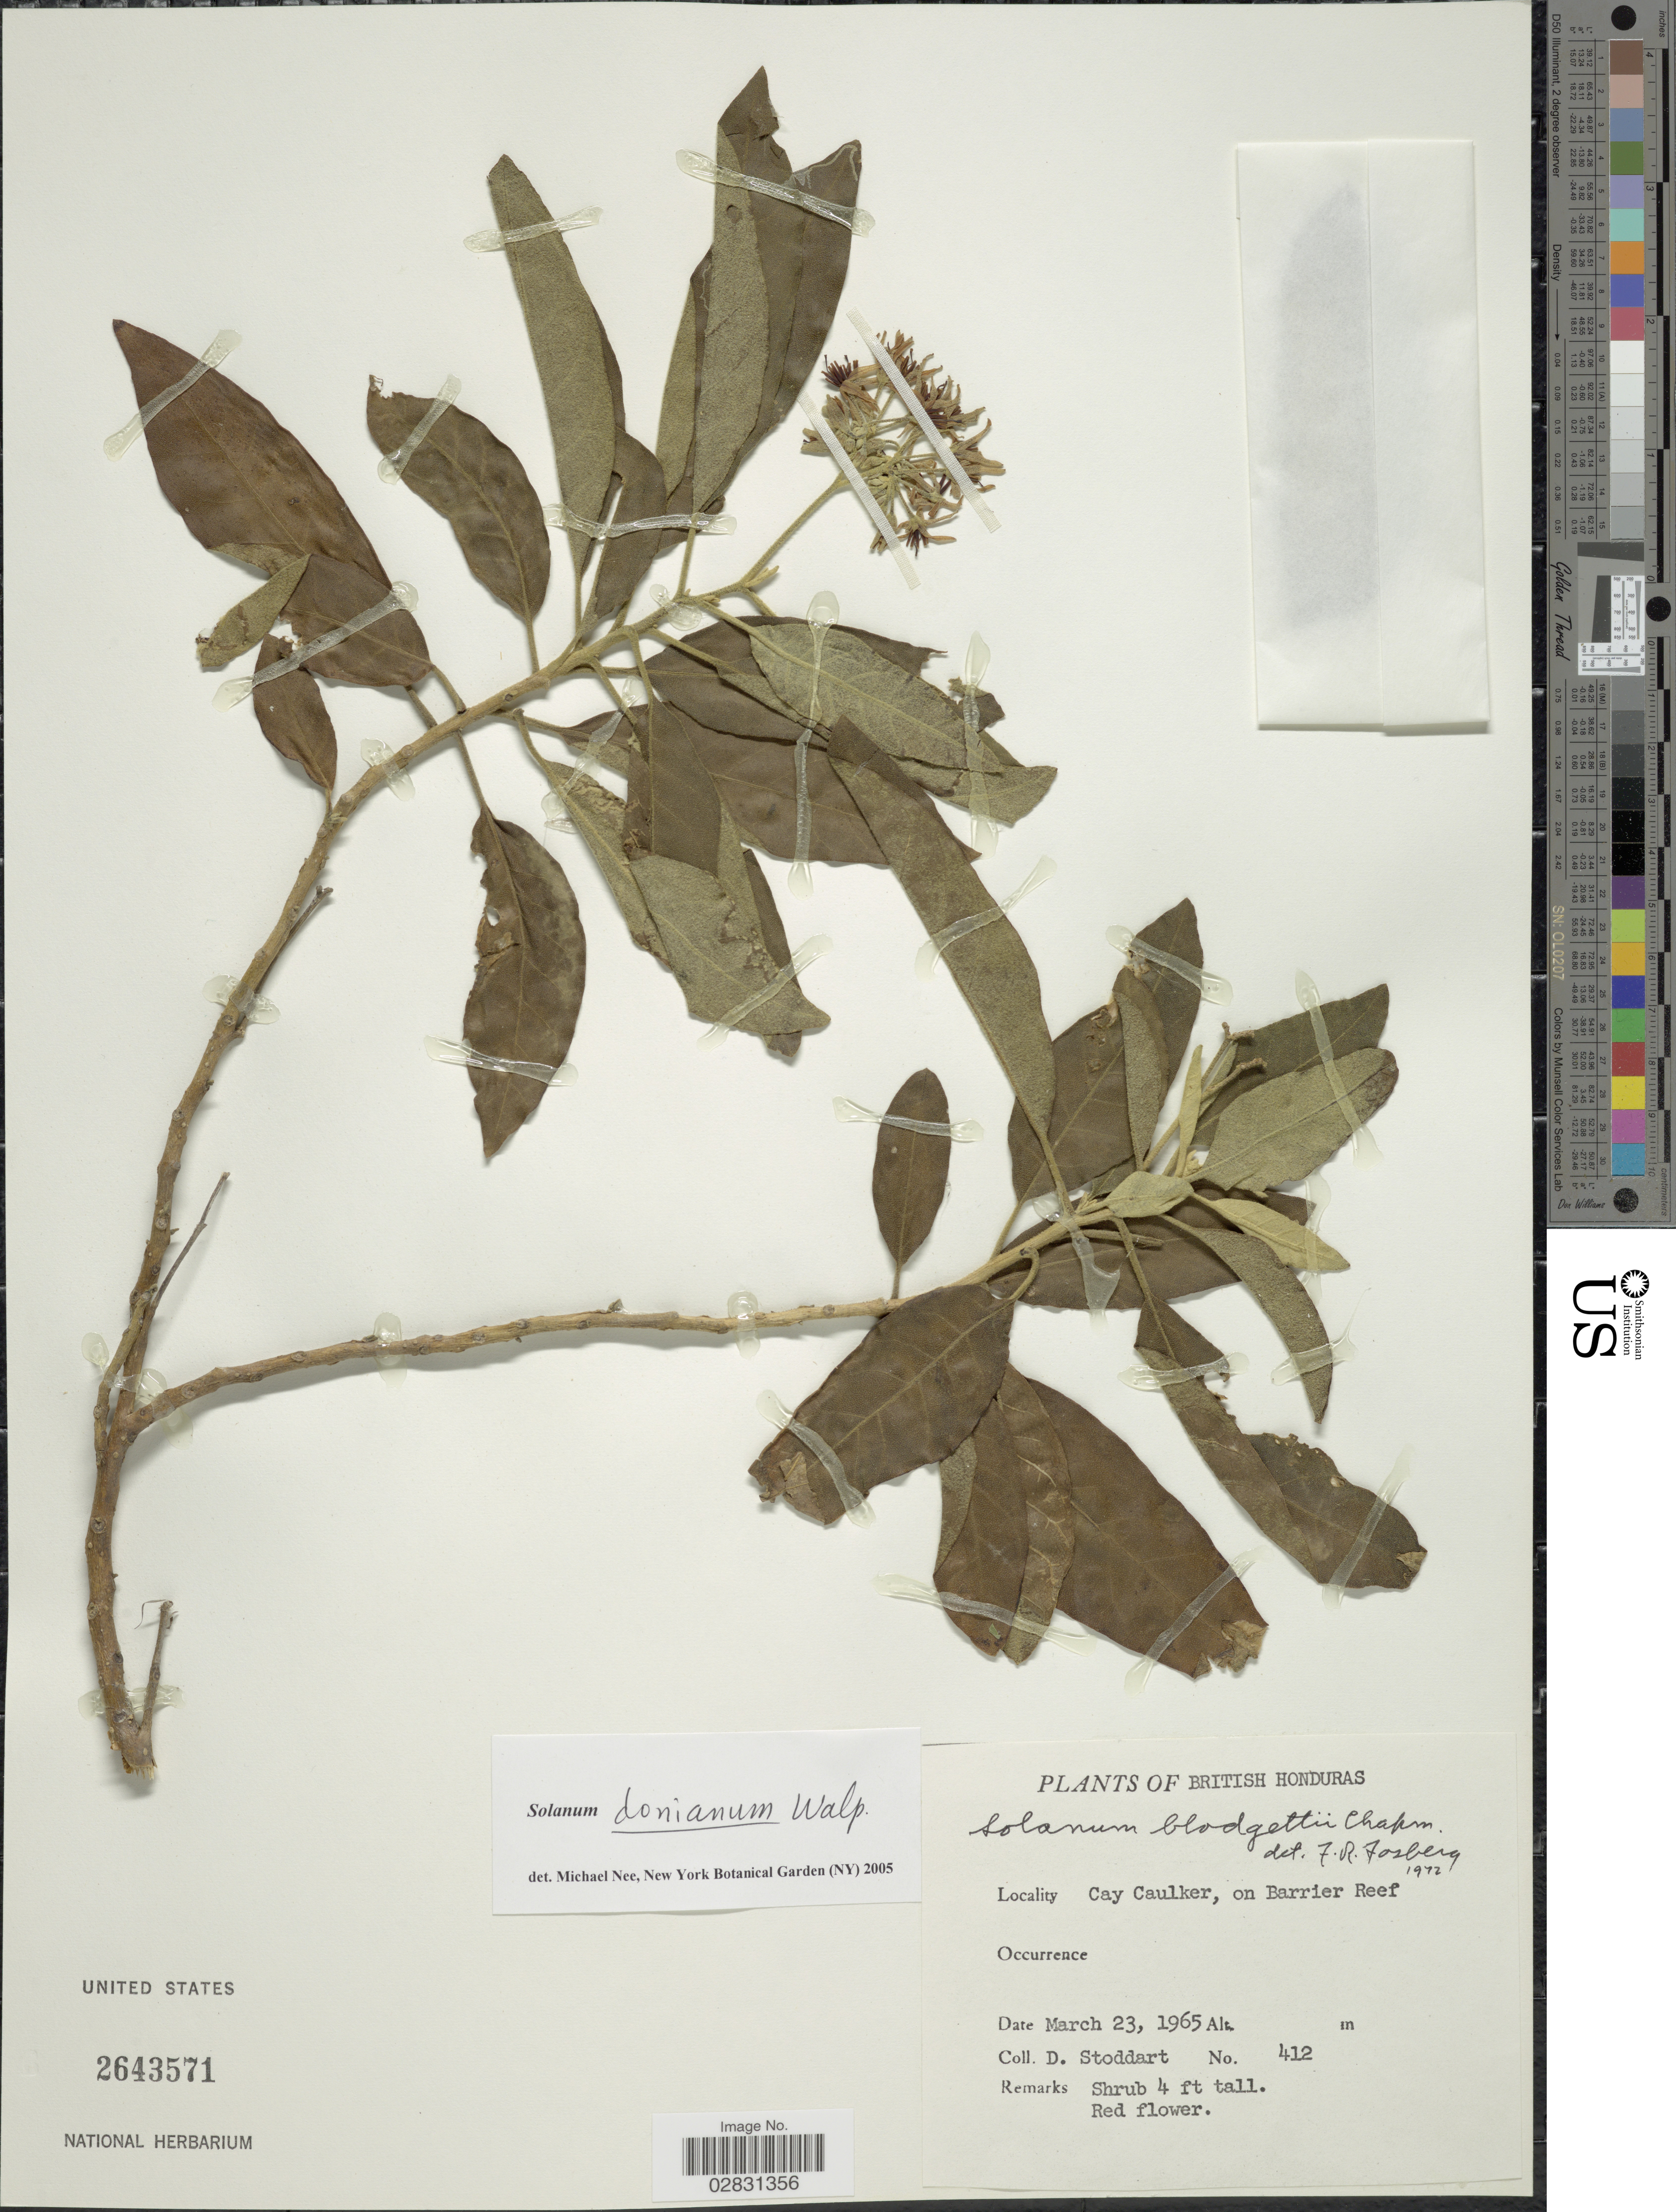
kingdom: Plantae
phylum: Tracheophyta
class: Magnoliopsida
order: Solanales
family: Solanaceae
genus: Solanum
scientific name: Solanum donianum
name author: Walp.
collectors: D. Stoddart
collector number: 412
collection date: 1965-03-23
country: Belize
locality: British Honduras, Cay Caulker, on Barrier Reef.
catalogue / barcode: US 2643571